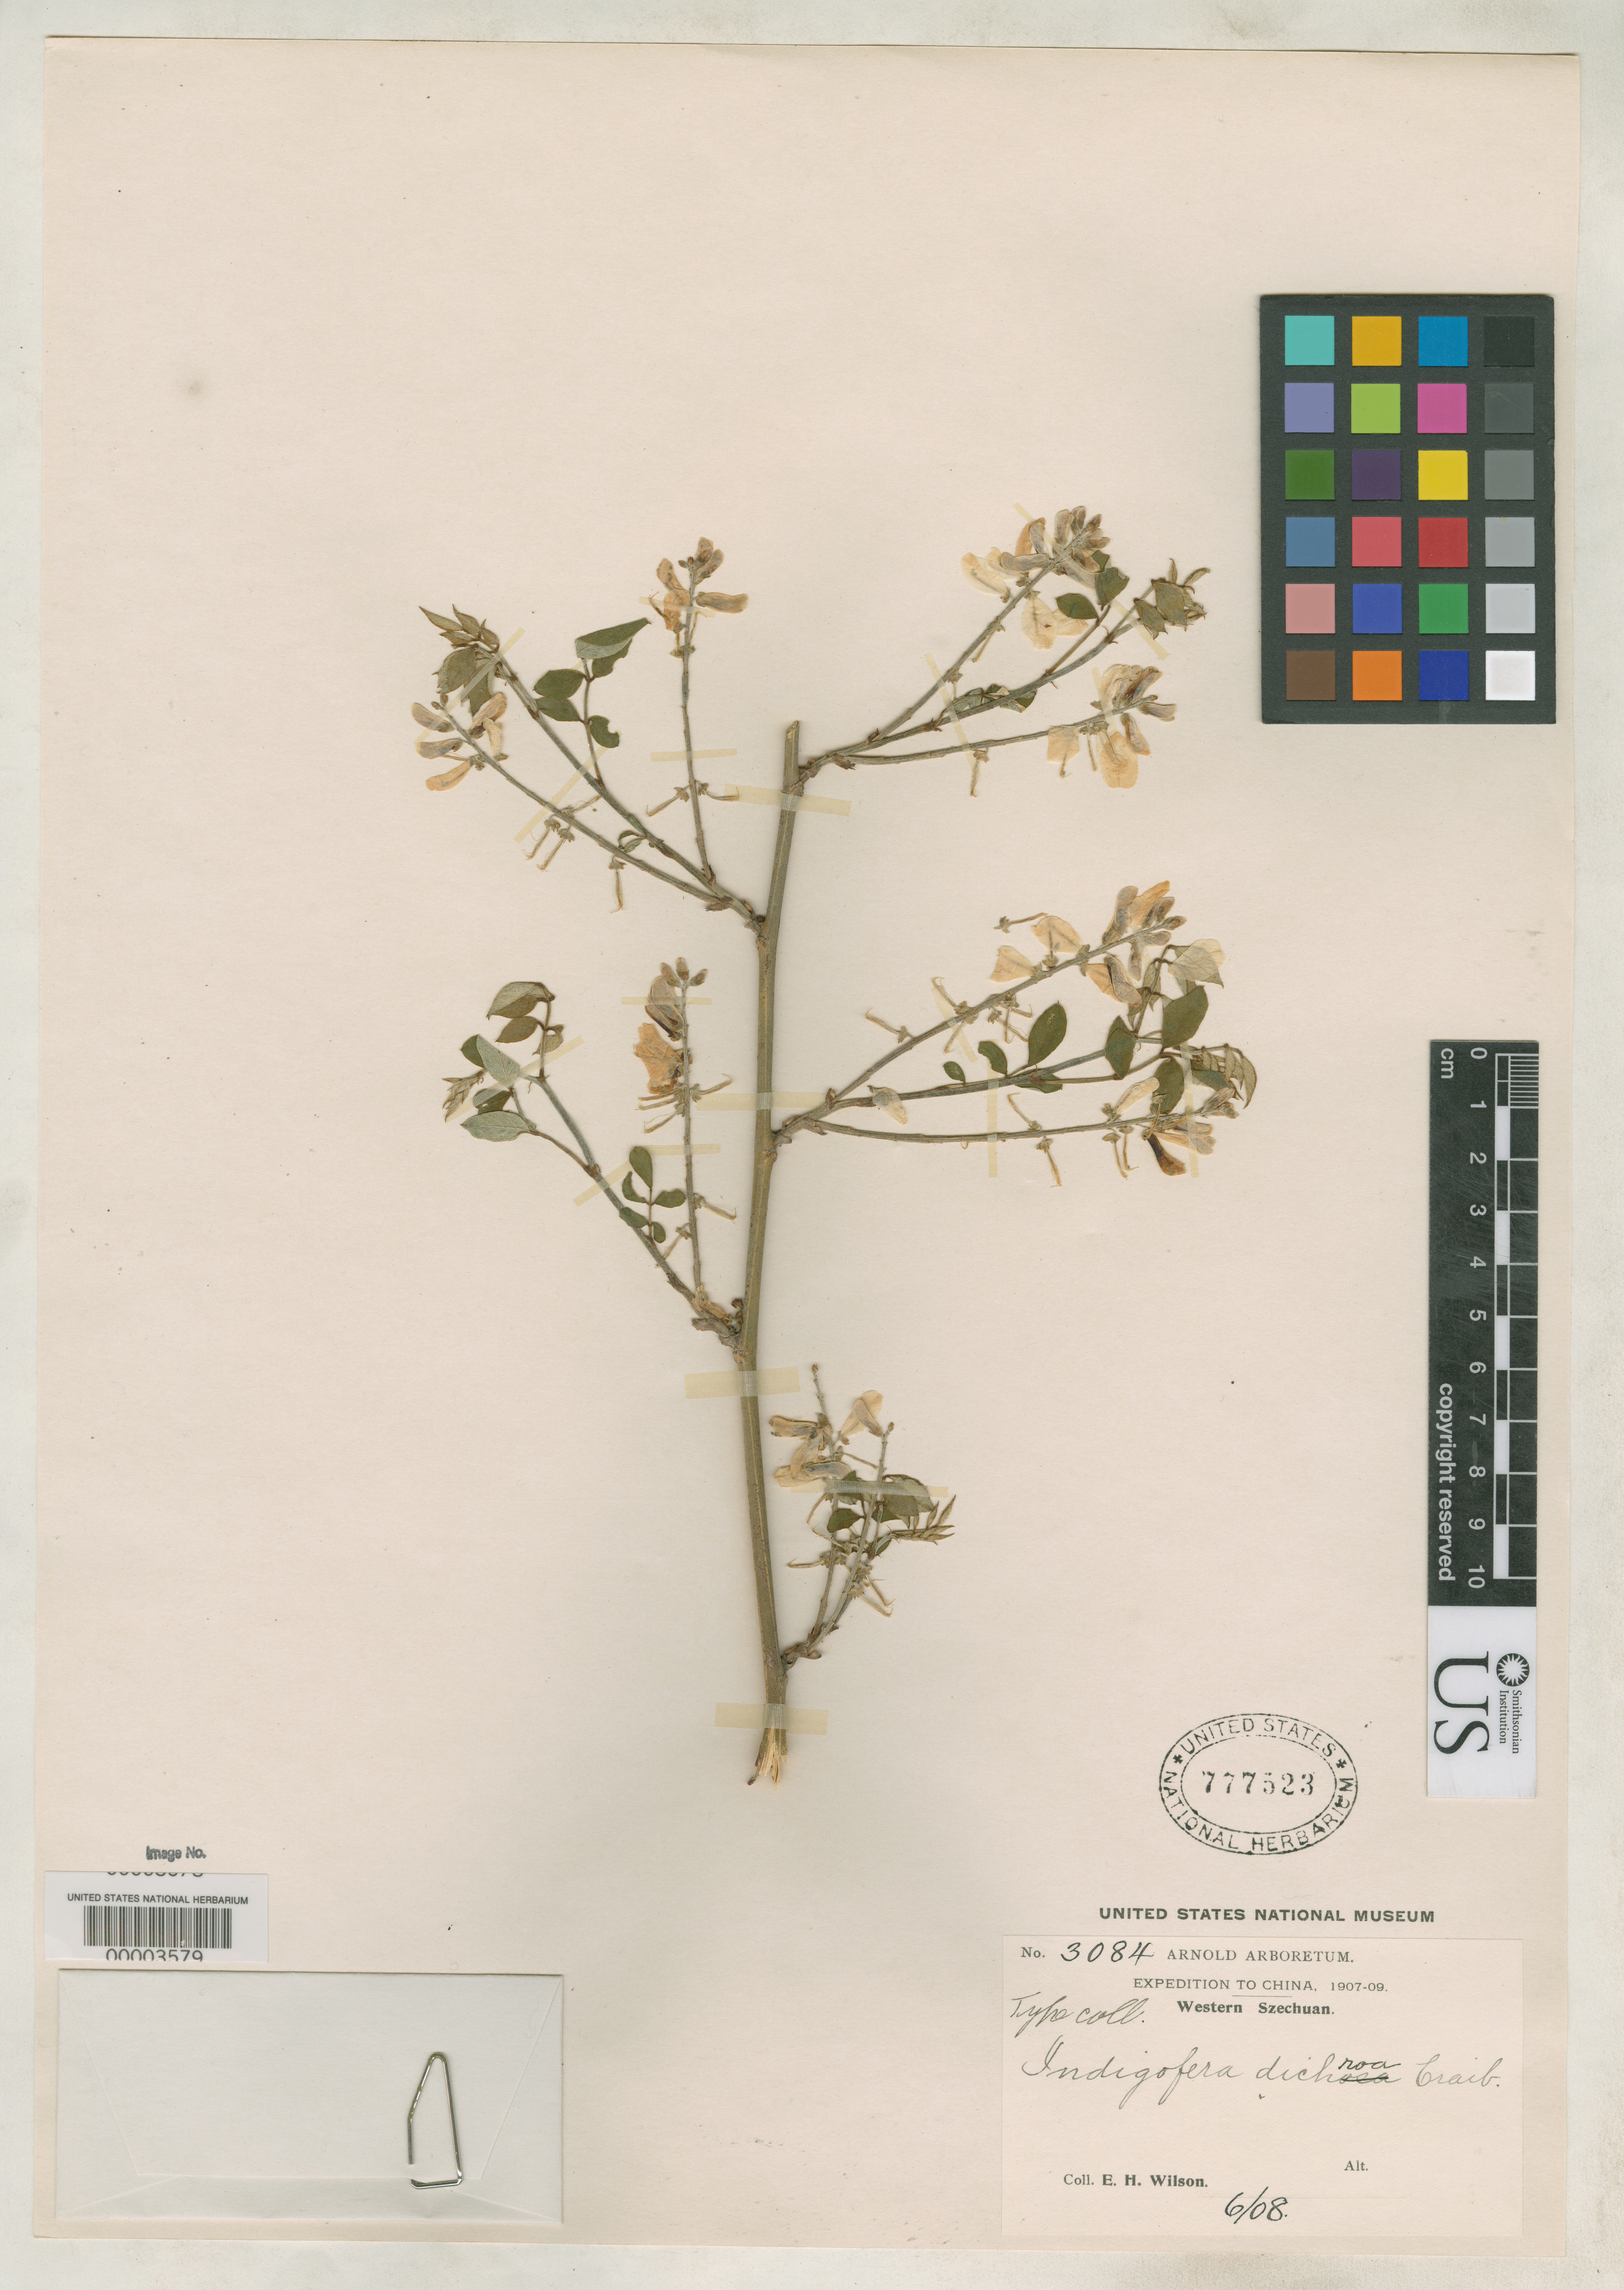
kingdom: Plantae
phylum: Tracheophyta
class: Magnoliopsida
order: Fabales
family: Fabaceae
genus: Indigofera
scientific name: Indigofera dichroa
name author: Craib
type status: Isotype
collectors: E. H. Wilson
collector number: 3084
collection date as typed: Jun 1908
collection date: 1908-06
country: China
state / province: Sichuan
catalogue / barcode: US 777523